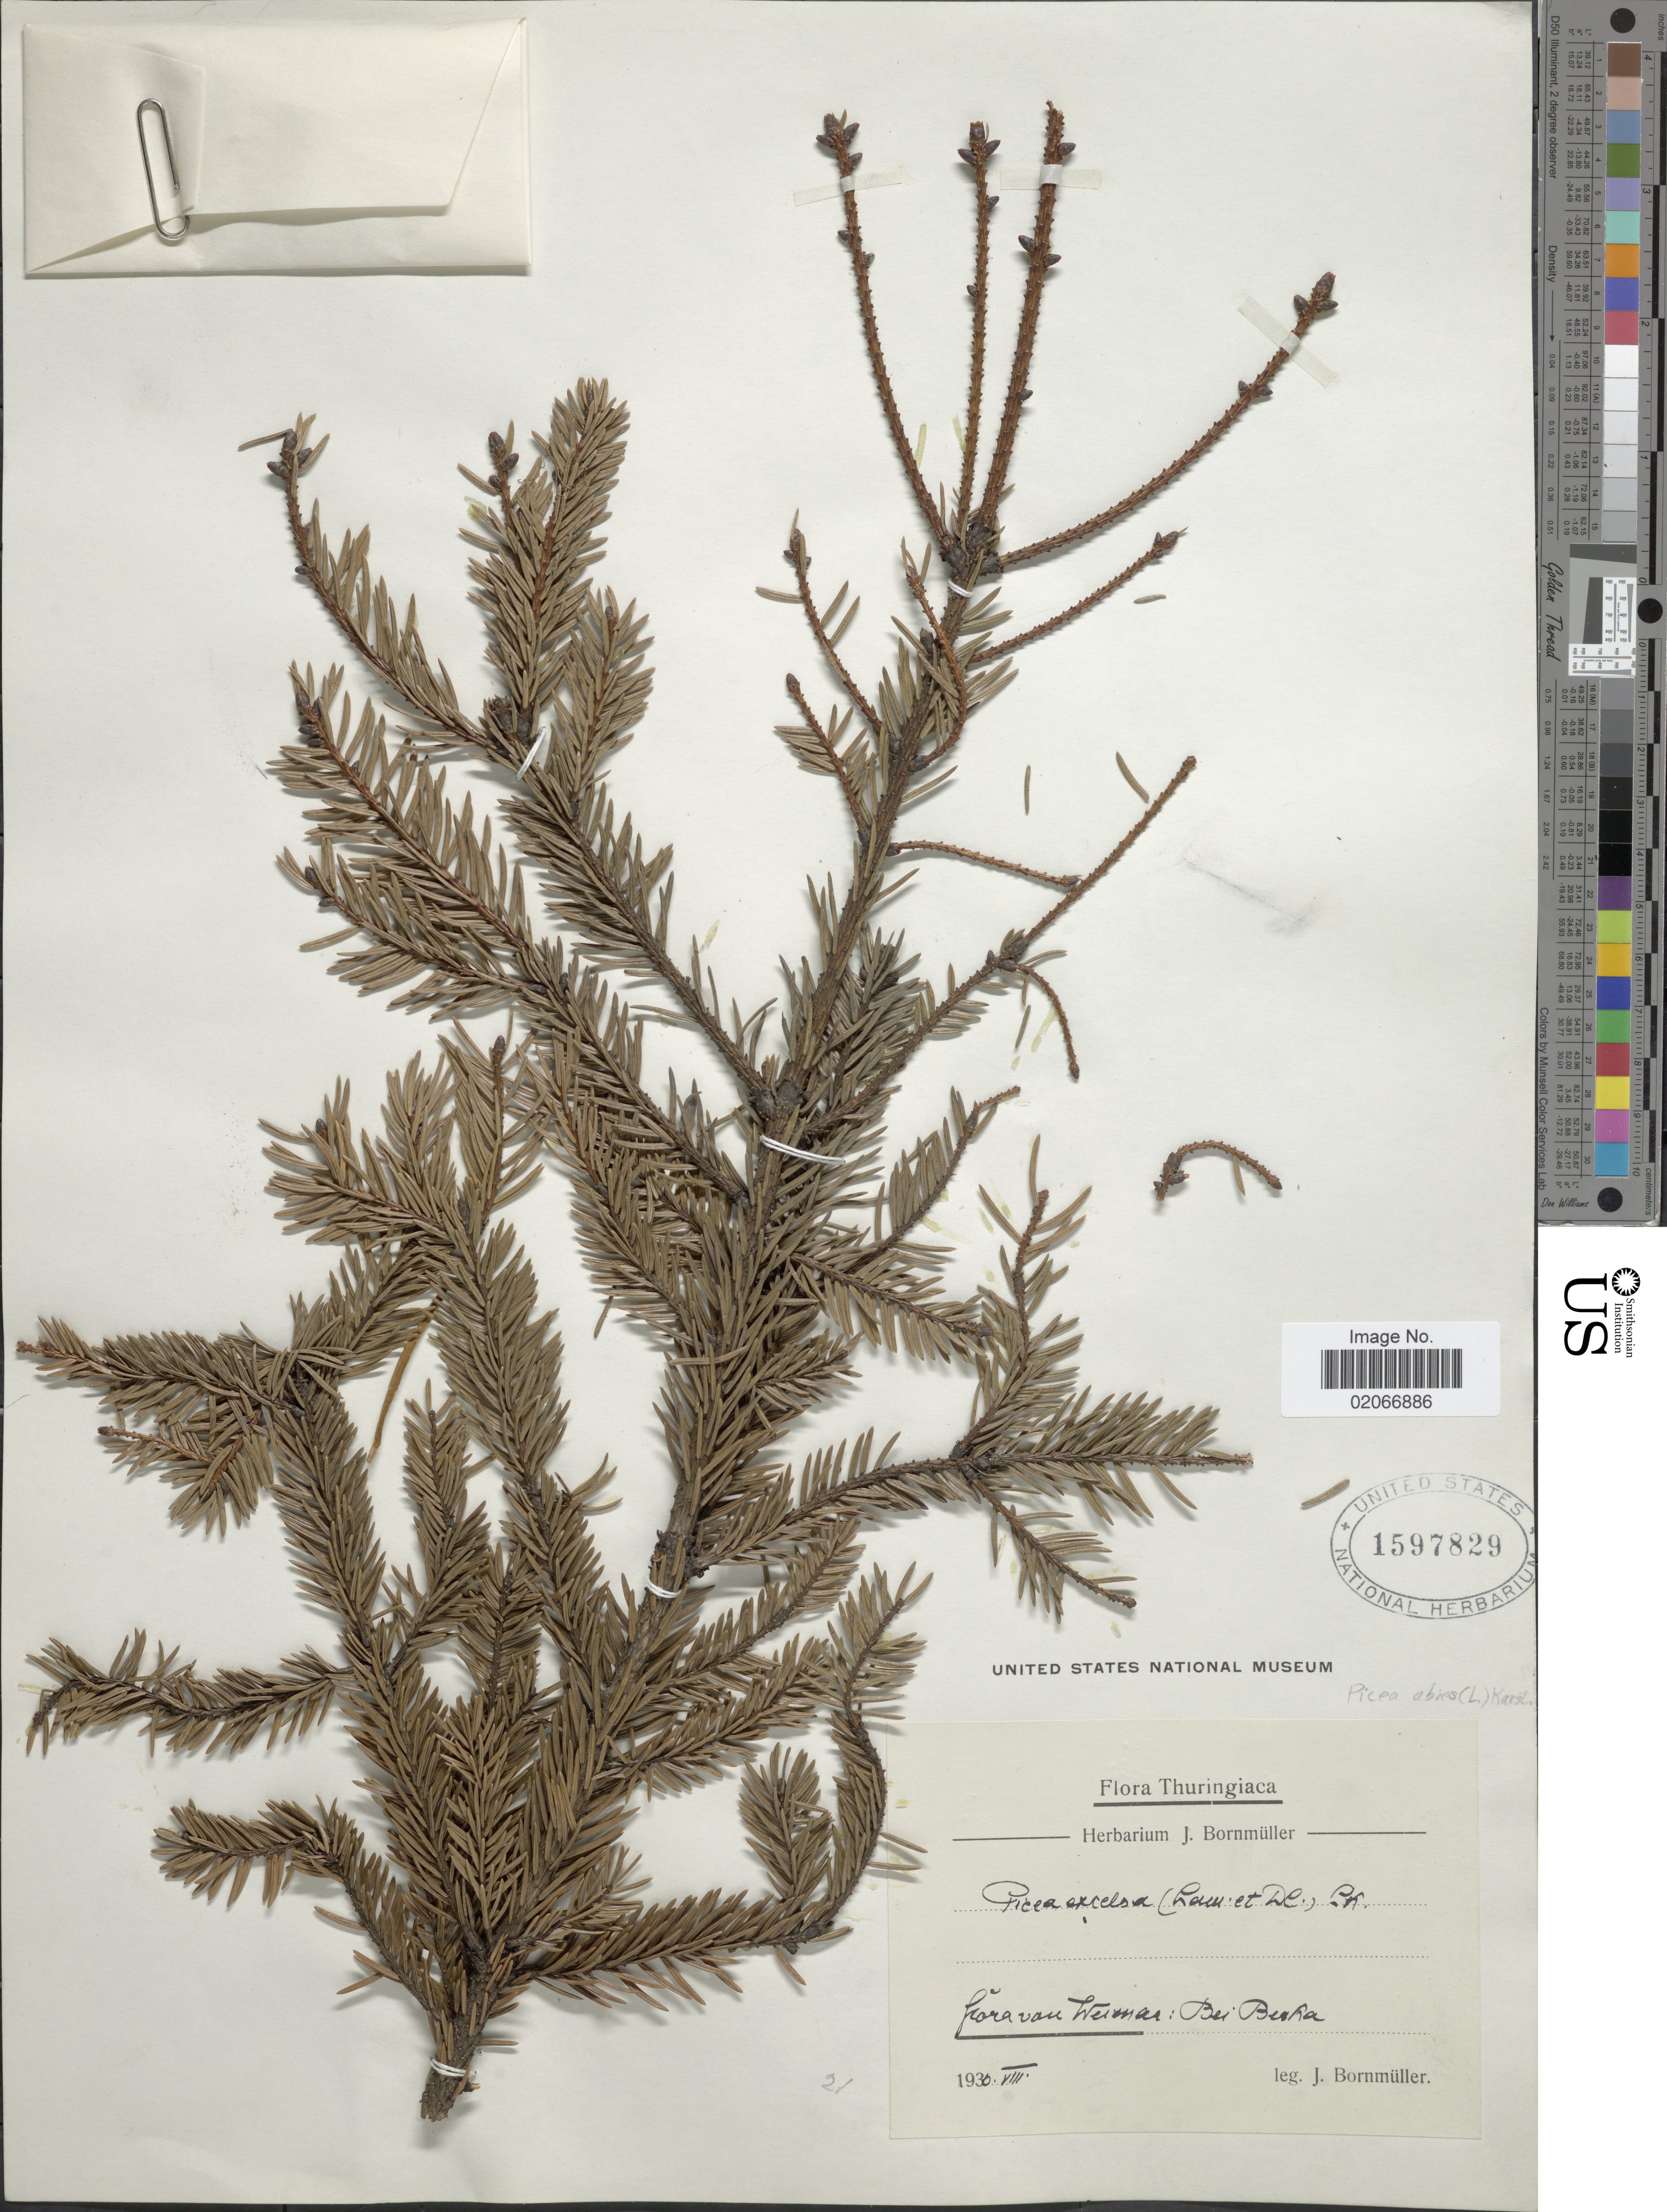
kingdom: Plantae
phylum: Tracheophyta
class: Pinopsida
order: Pinales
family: Pinaceae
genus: Picea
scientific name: Picea abies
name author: (L.) H. Karst.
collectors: J. Bornmüller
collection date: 1930-08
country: Germany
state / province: Thuringia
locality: Thuringiaca. Weimar: Bei Bura [interpreted]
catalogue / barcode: US 1597829